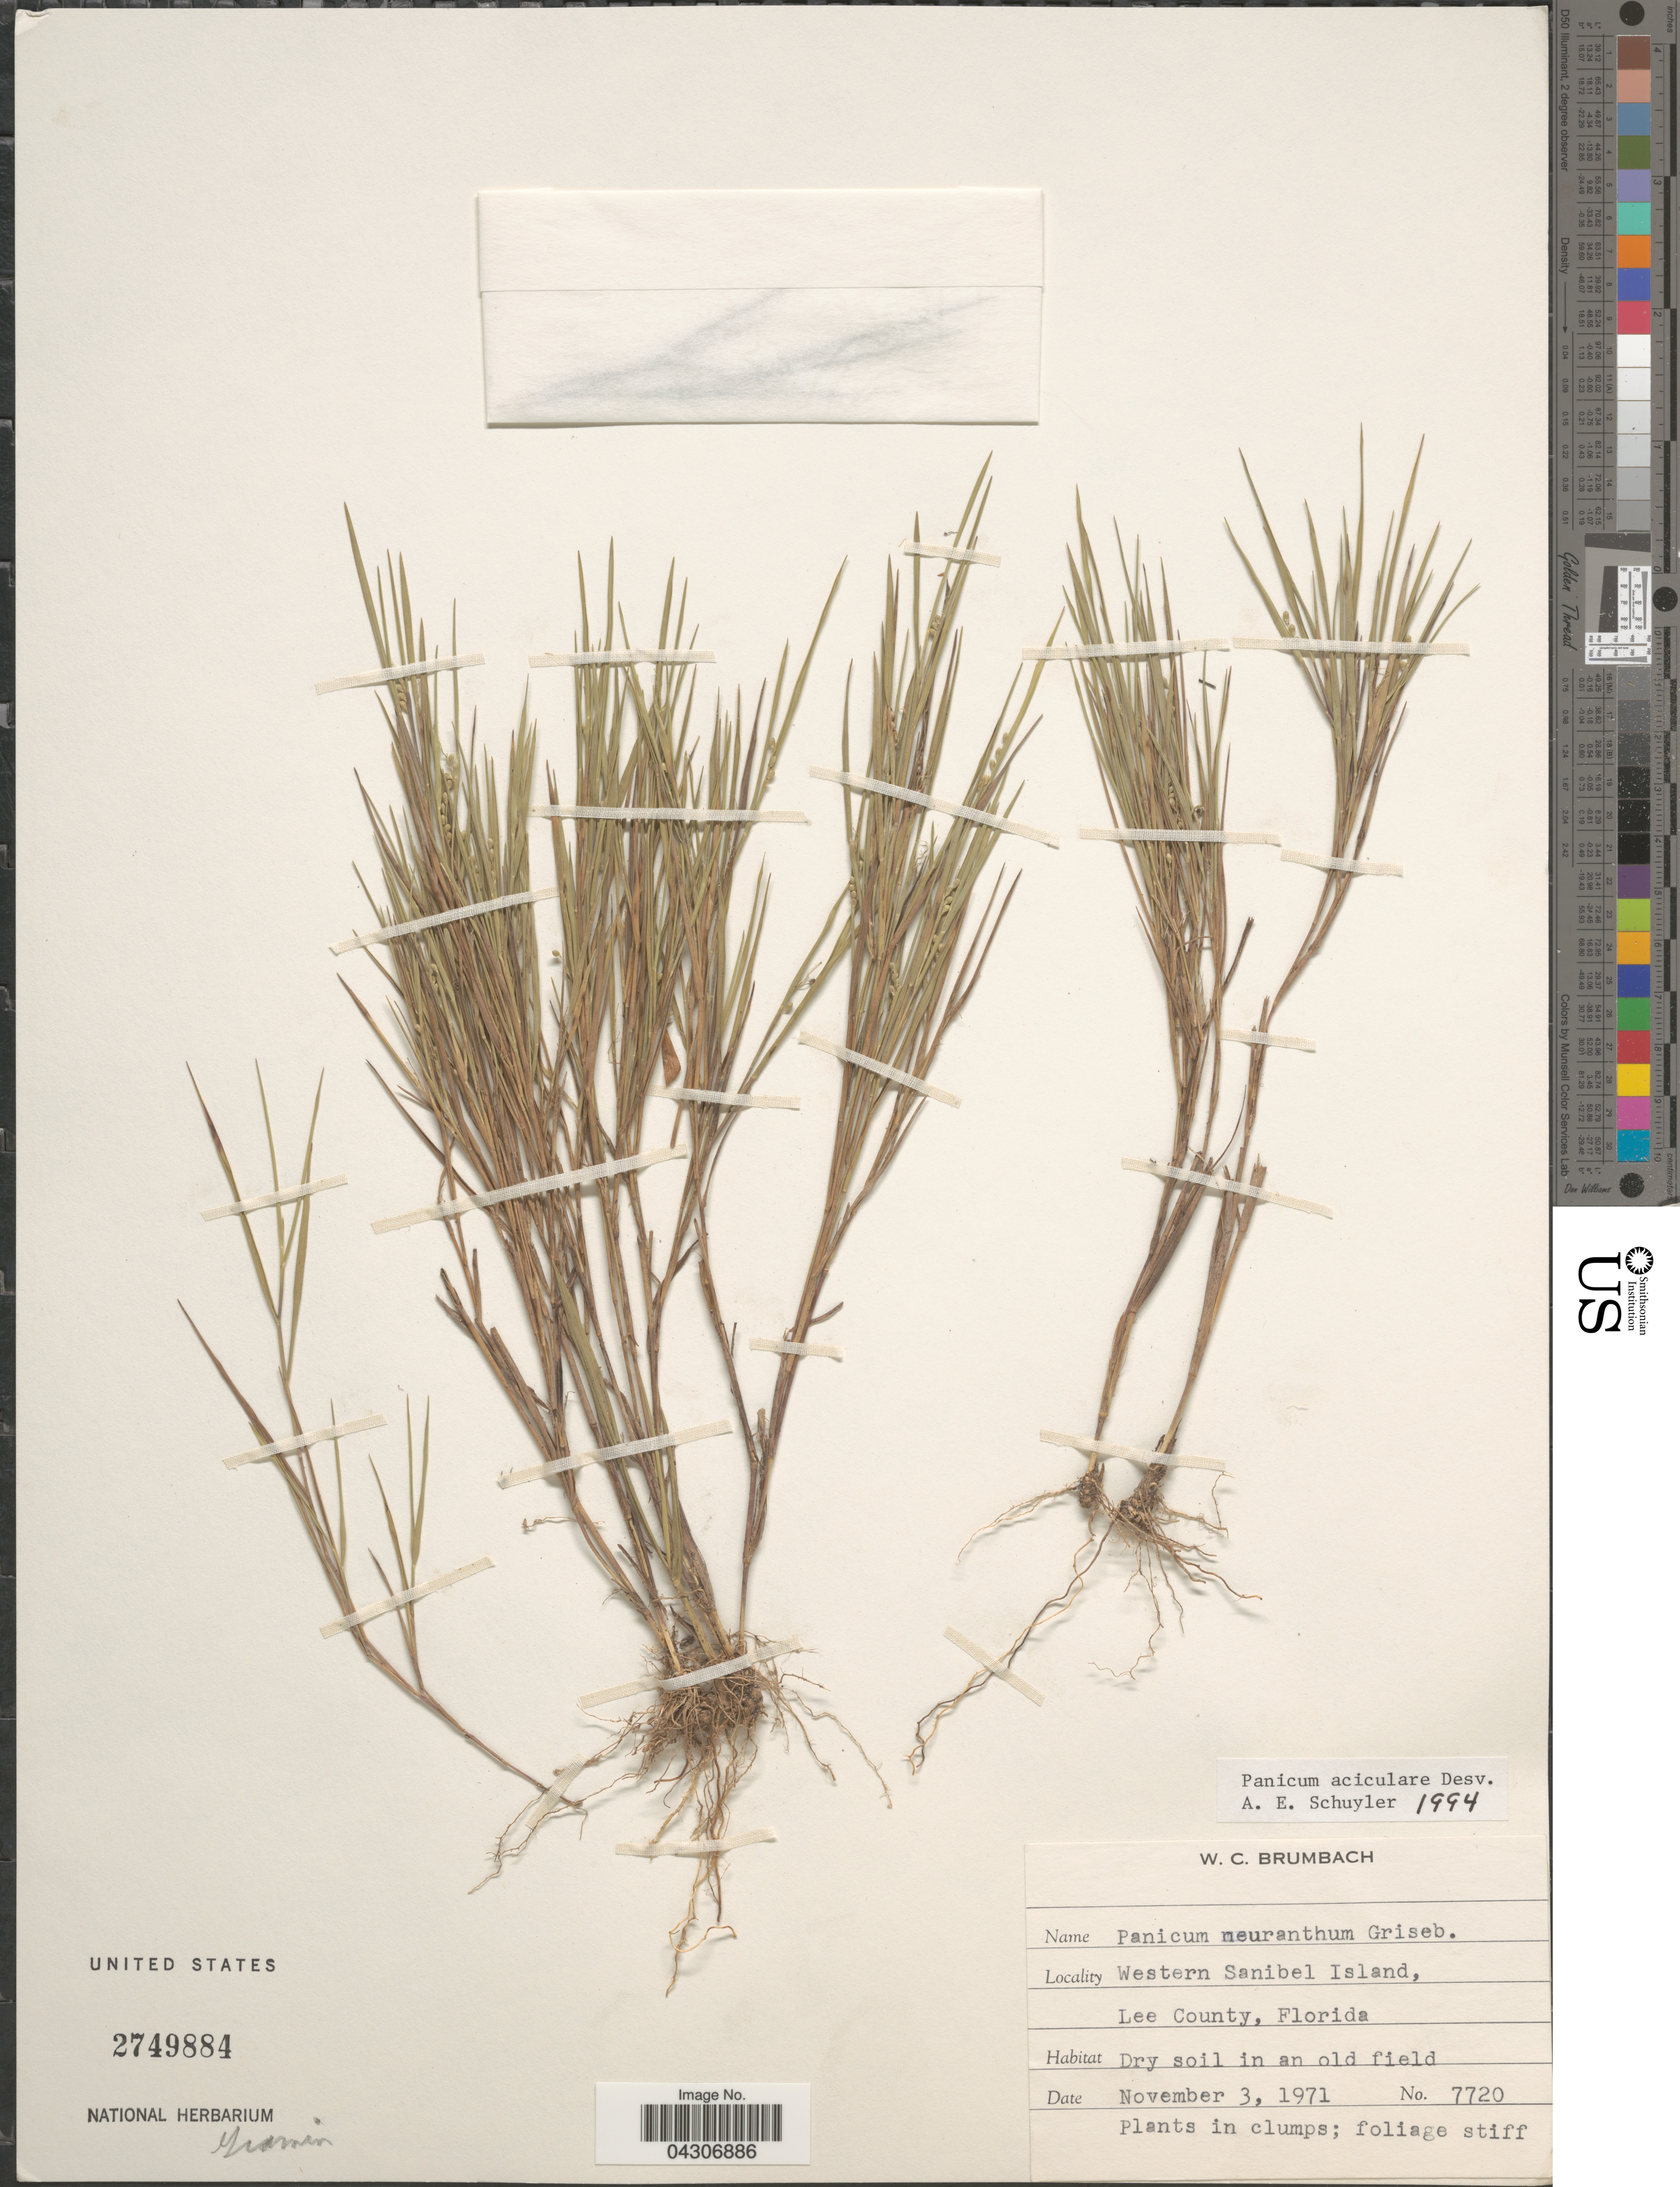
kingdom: Plantae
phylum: Tracheophyta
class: Liliopsida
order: Poales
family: Poaceae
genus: Dichanthelium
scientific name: Dichanthelium aciculare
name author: (Desv. ex Poir.) Gould & C.A. Clark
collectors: W. C. Brumbach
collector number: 7720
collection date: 1971-11-03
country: United States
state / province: Florida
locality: Western Sanibel Island, Lee County.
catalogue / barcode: US 2749884